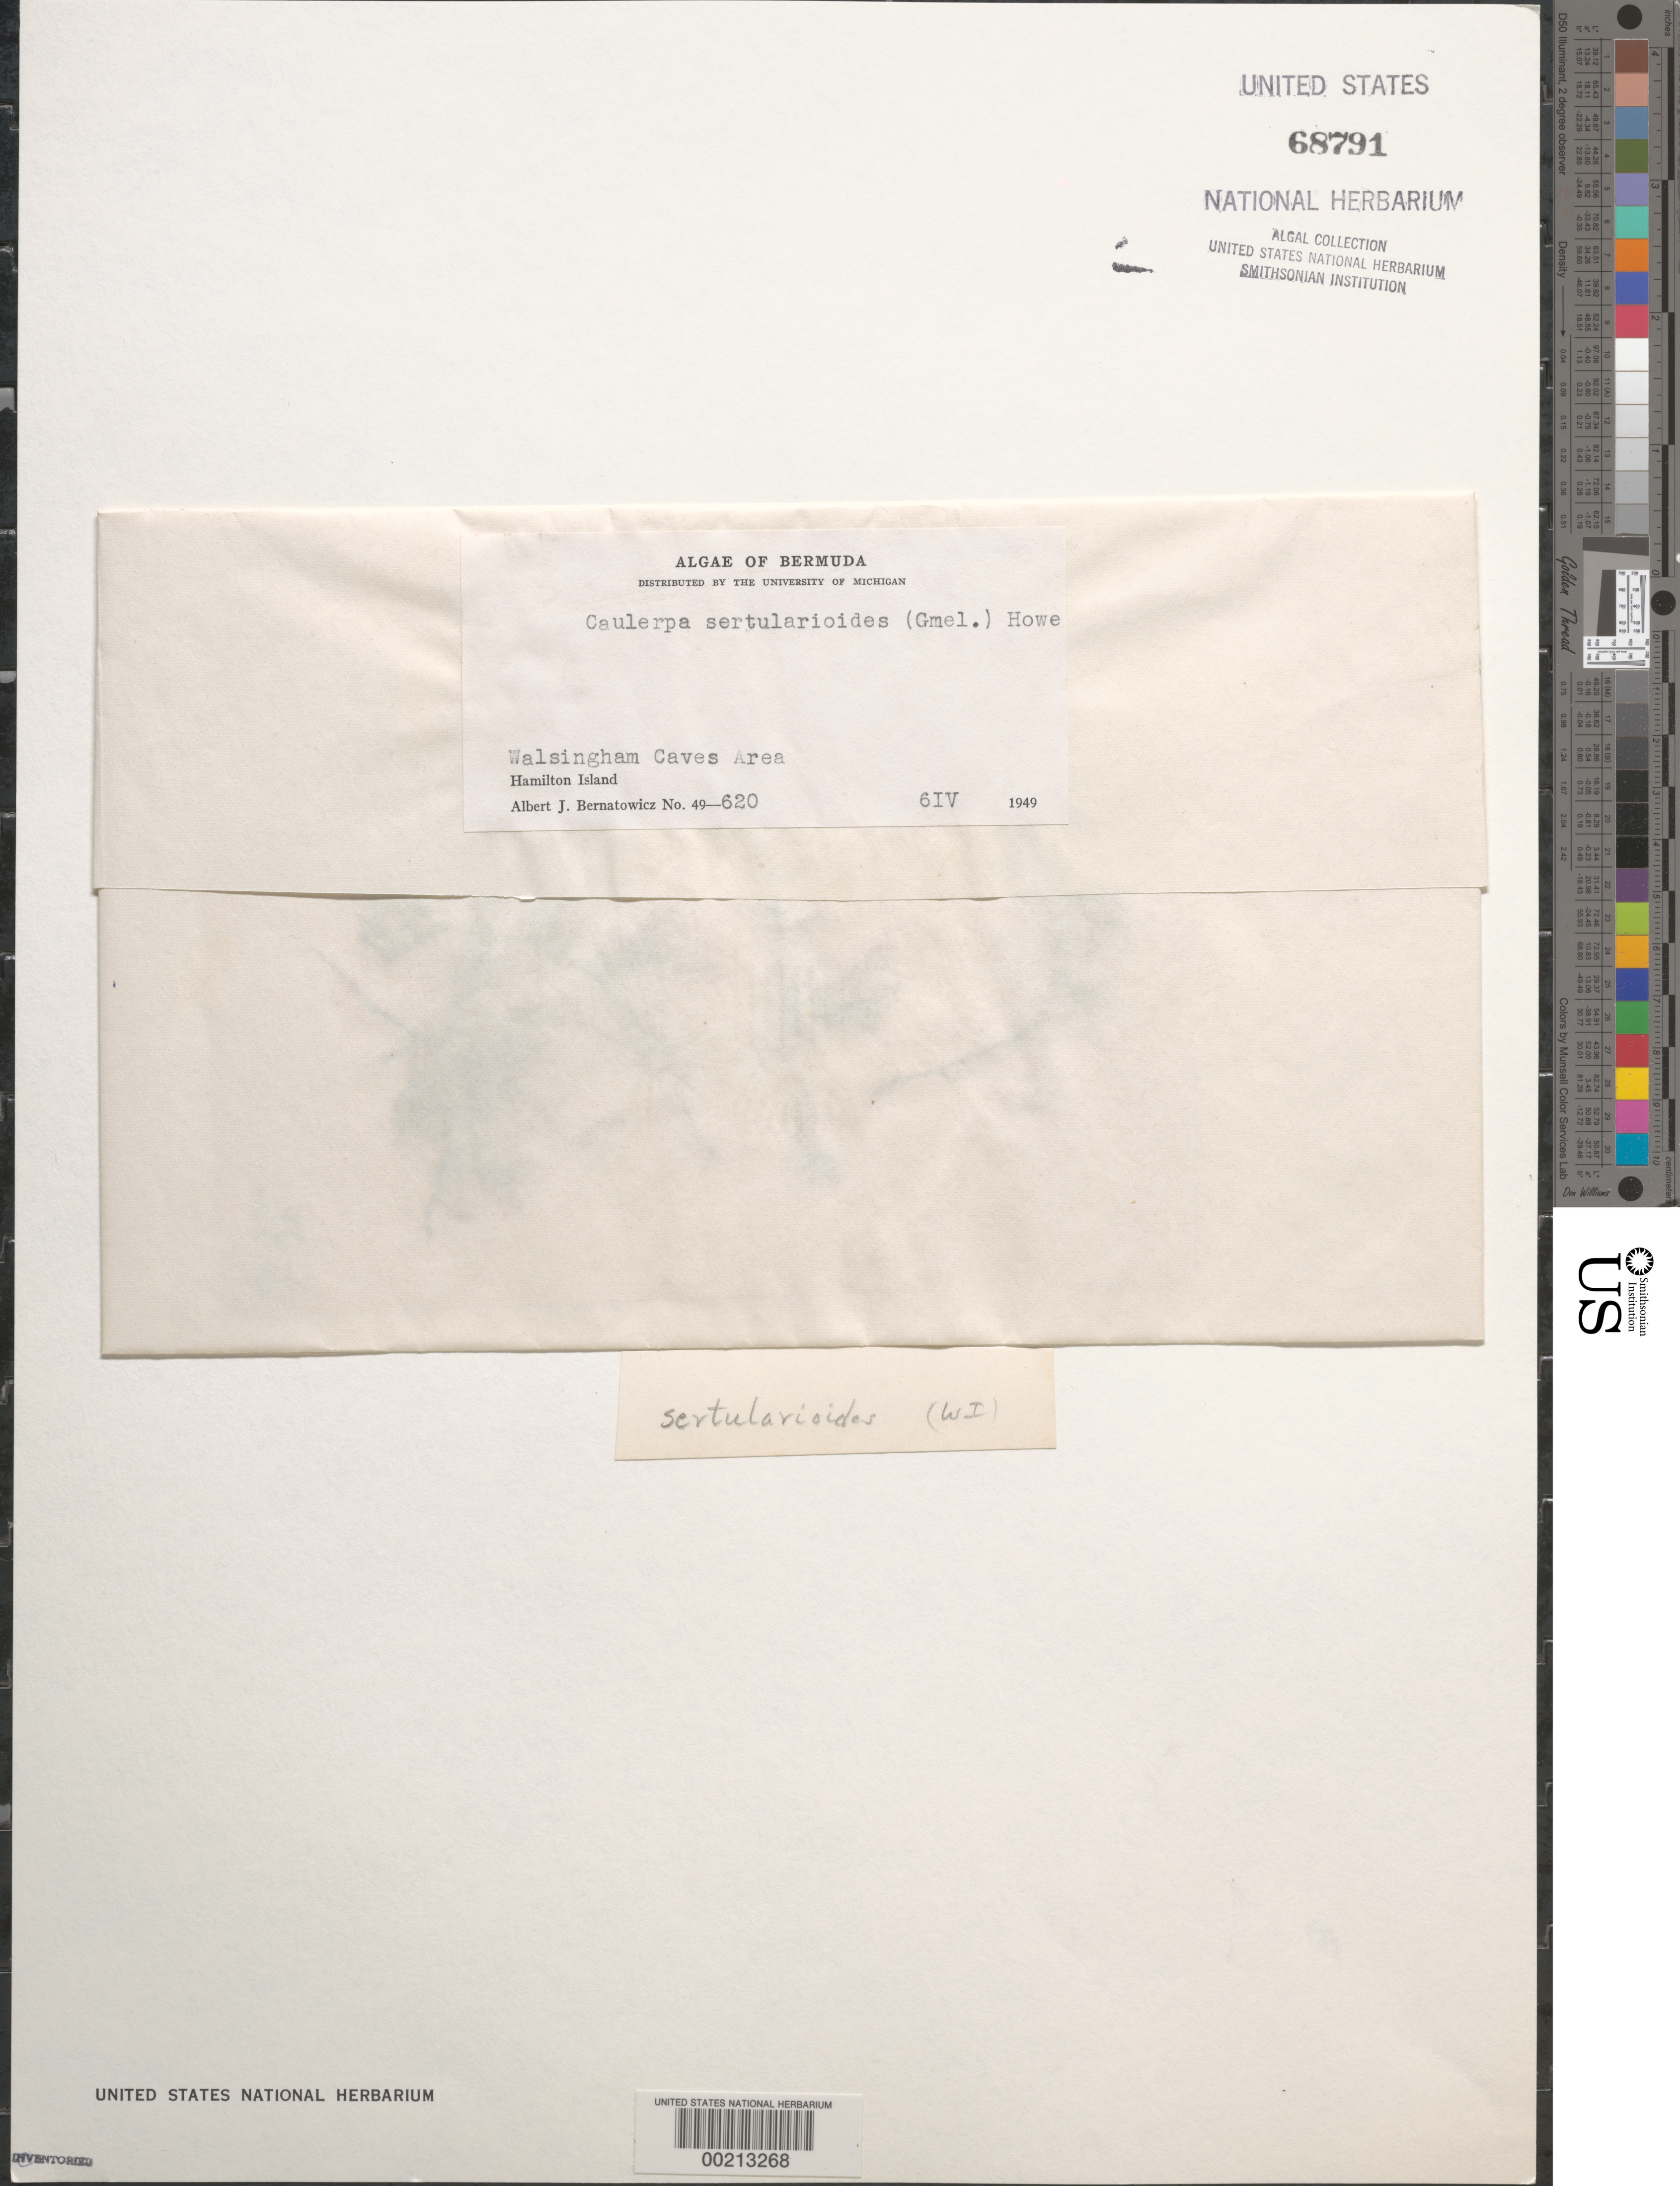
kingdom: Plantae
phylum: Chlorophyta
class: Ulvophyceae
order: Bryopsidales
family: Caulerpaceae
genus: Caulerpa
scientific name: Caulerpa sertularioides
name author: (S.G. Gmel.) M. Howe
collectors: A. Bernatowicz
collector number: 49-620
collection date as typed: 06 Apr 1949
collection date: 1949-04-06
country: Bermuda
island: Bermuda Island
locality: Walsingham Caves area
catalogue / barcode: US 68791